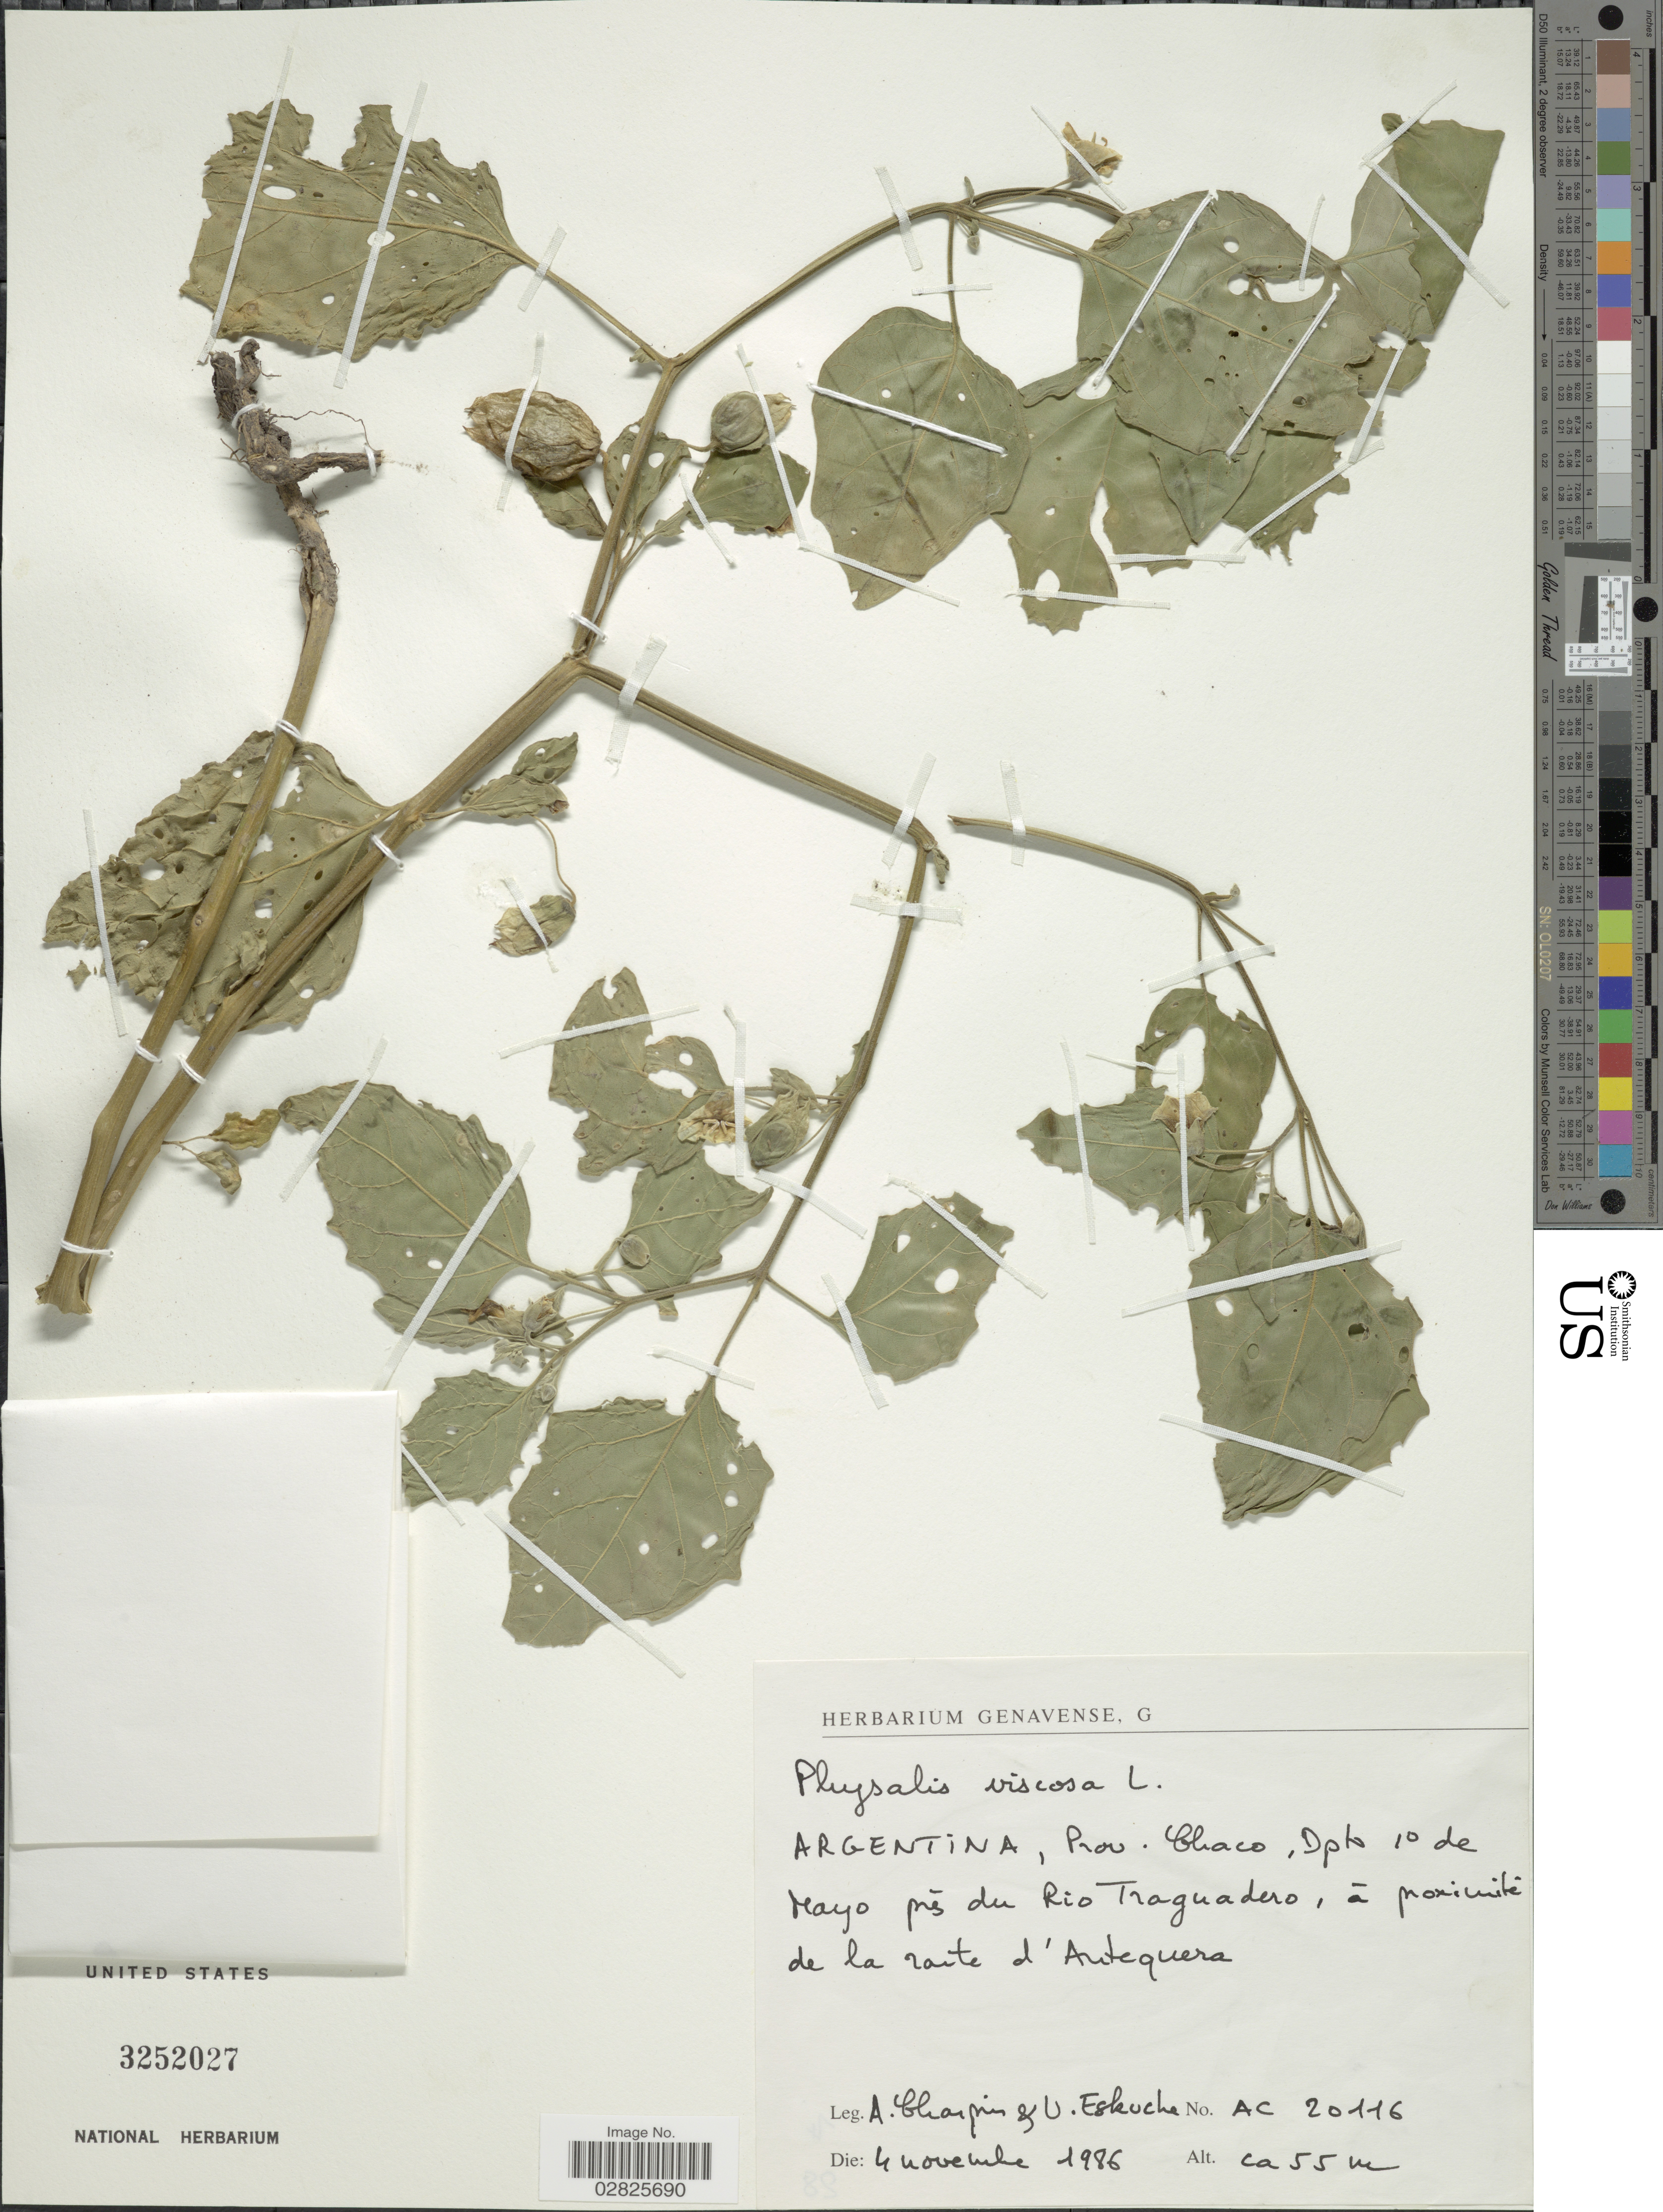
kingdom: Plantae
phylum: Tracheophyta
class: Magnoliopsida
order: Solanales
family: Solanaceae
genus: Physalis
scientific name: Physalis viscosa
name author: L.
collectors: A. Charpin & U. Eskuche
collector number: AC20116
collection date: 1986-11-04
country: Argentina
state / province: Chaco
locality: Dpto 10 de Mayo près du Rio Traguadero, à proximité de la norte d'Antequera.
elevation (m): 55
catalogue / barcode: US 3252027